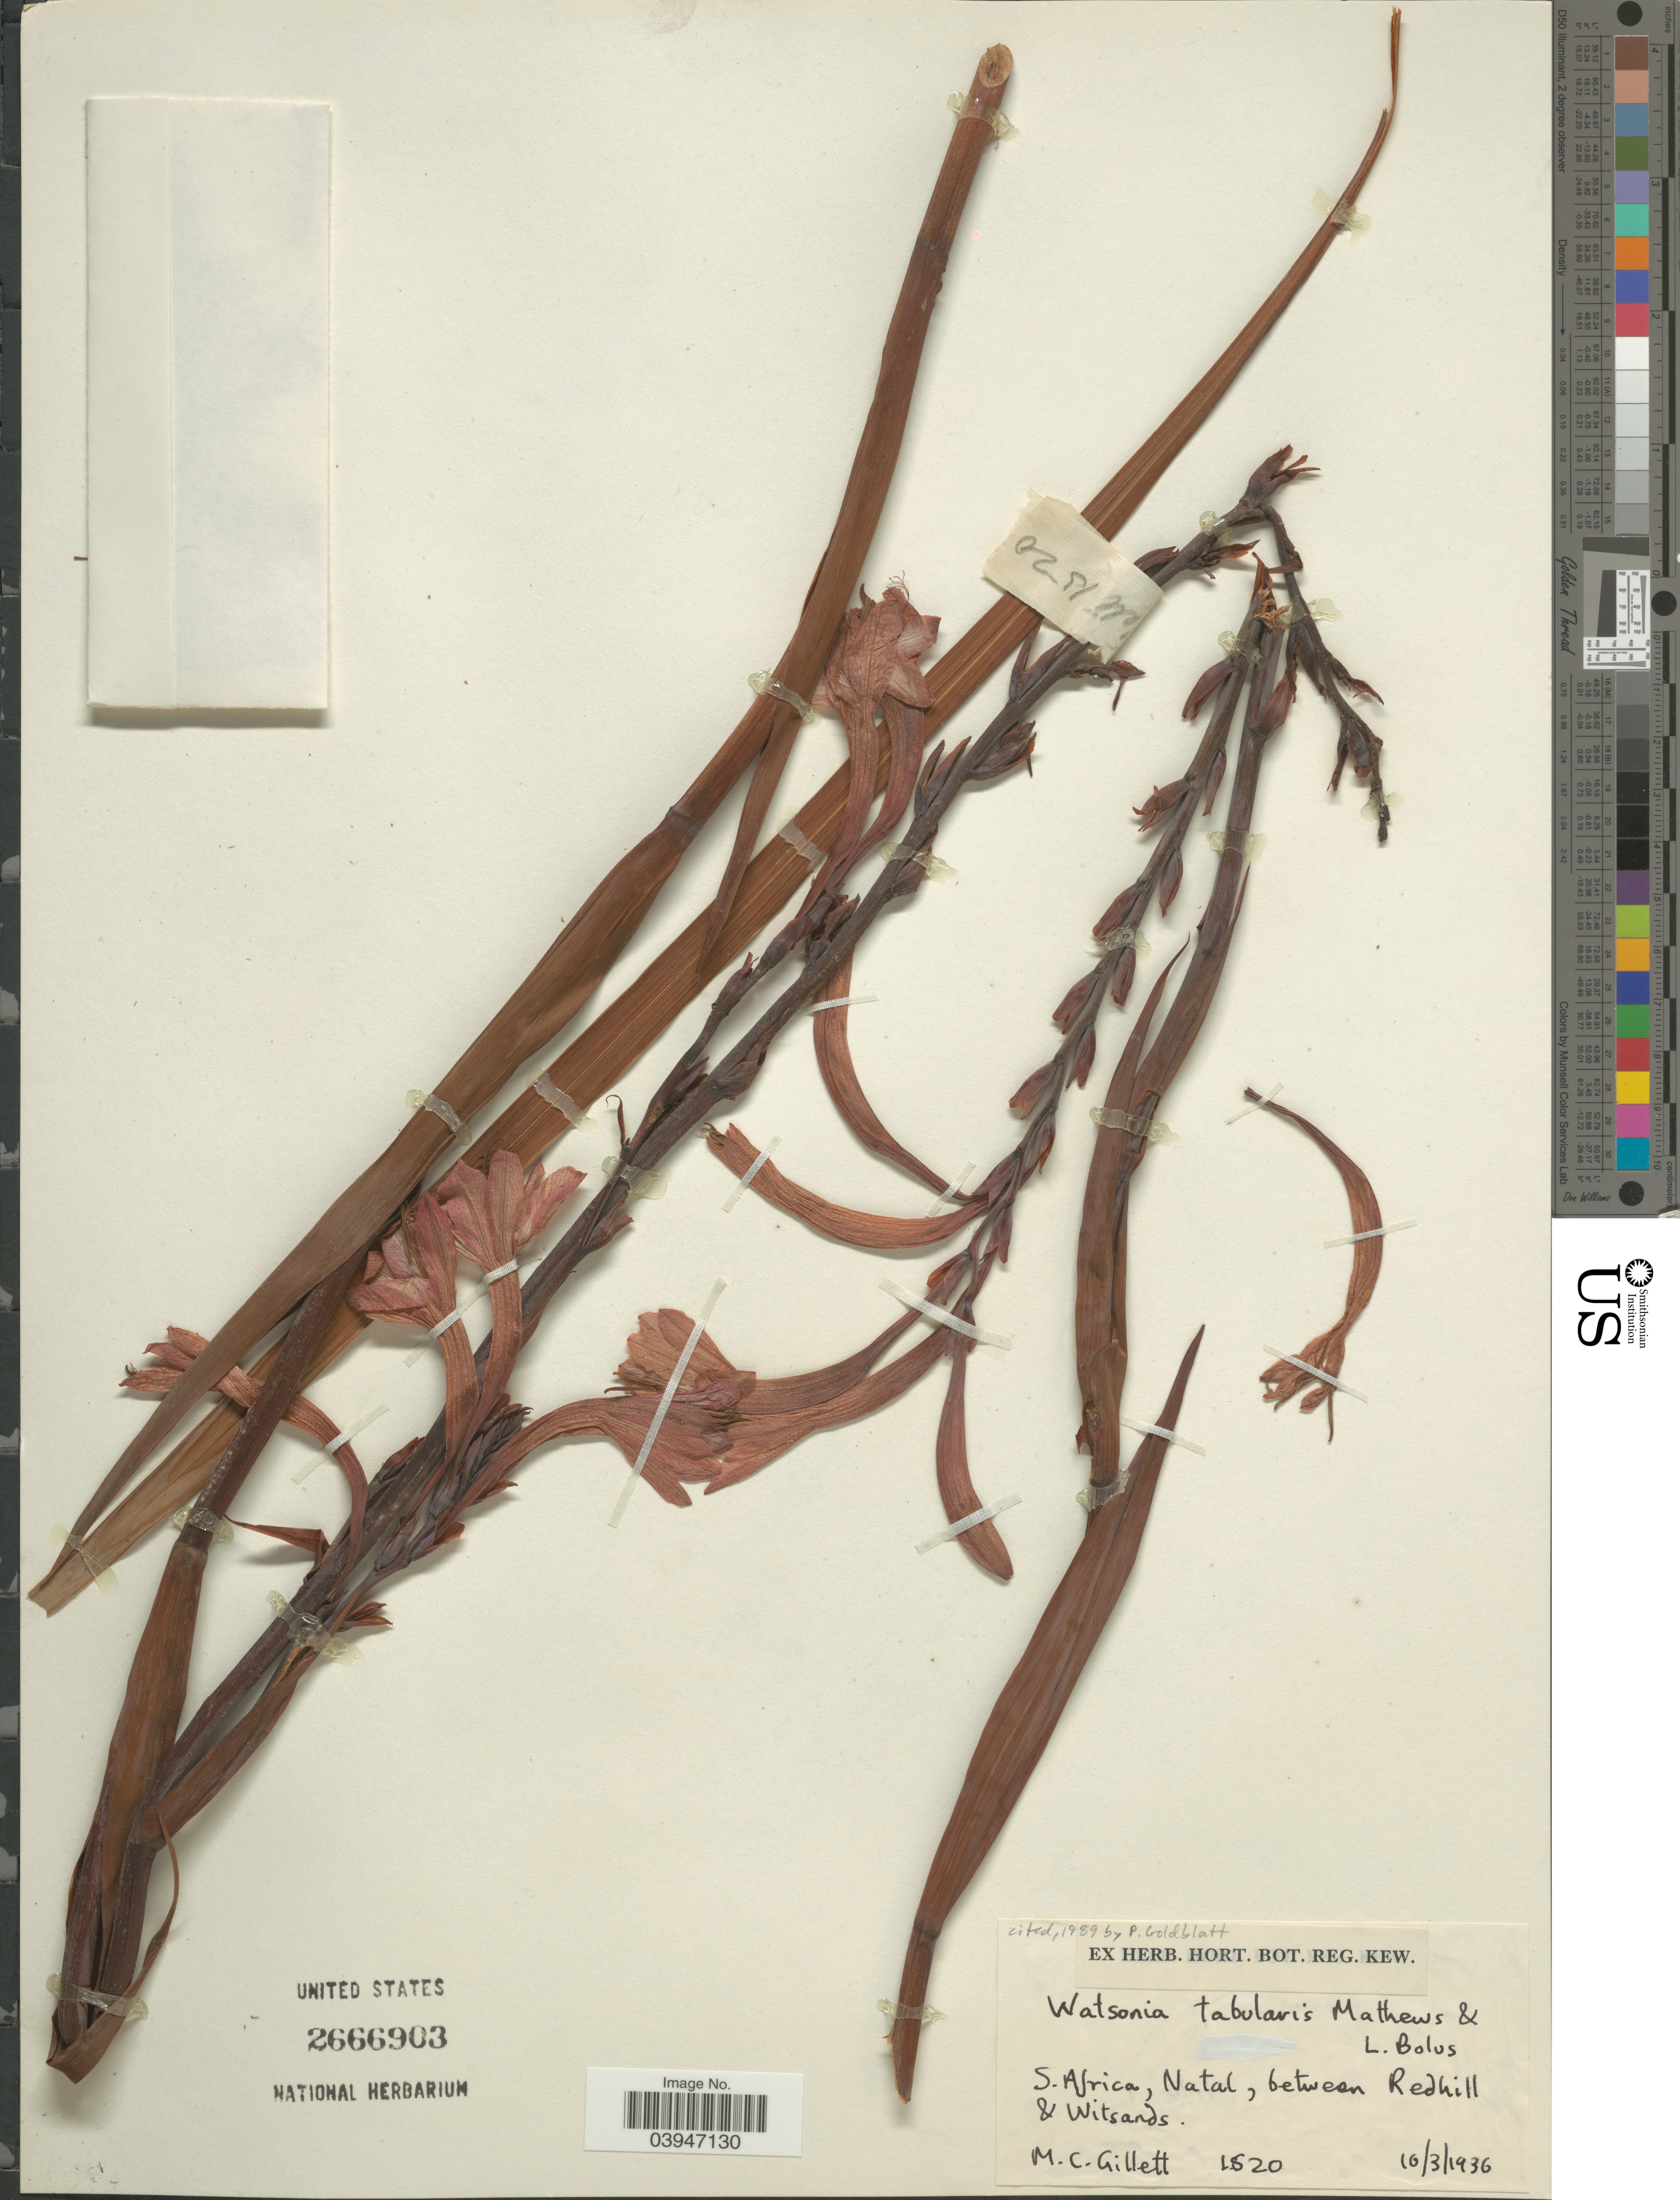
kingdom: Plantae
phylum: Tracheophyta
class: Liliopsida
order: Asparagales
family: Iridaceae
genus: Watsonia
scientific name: Watsonia tabularis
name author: J.W. Mathews & L. Bolus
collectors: M. Gillett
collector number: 1820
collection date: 1936-03-10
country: South Africa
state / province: KwaZulu-Natal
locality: S. Africa, between Redhill & Witsands.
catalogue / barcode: US 2666903